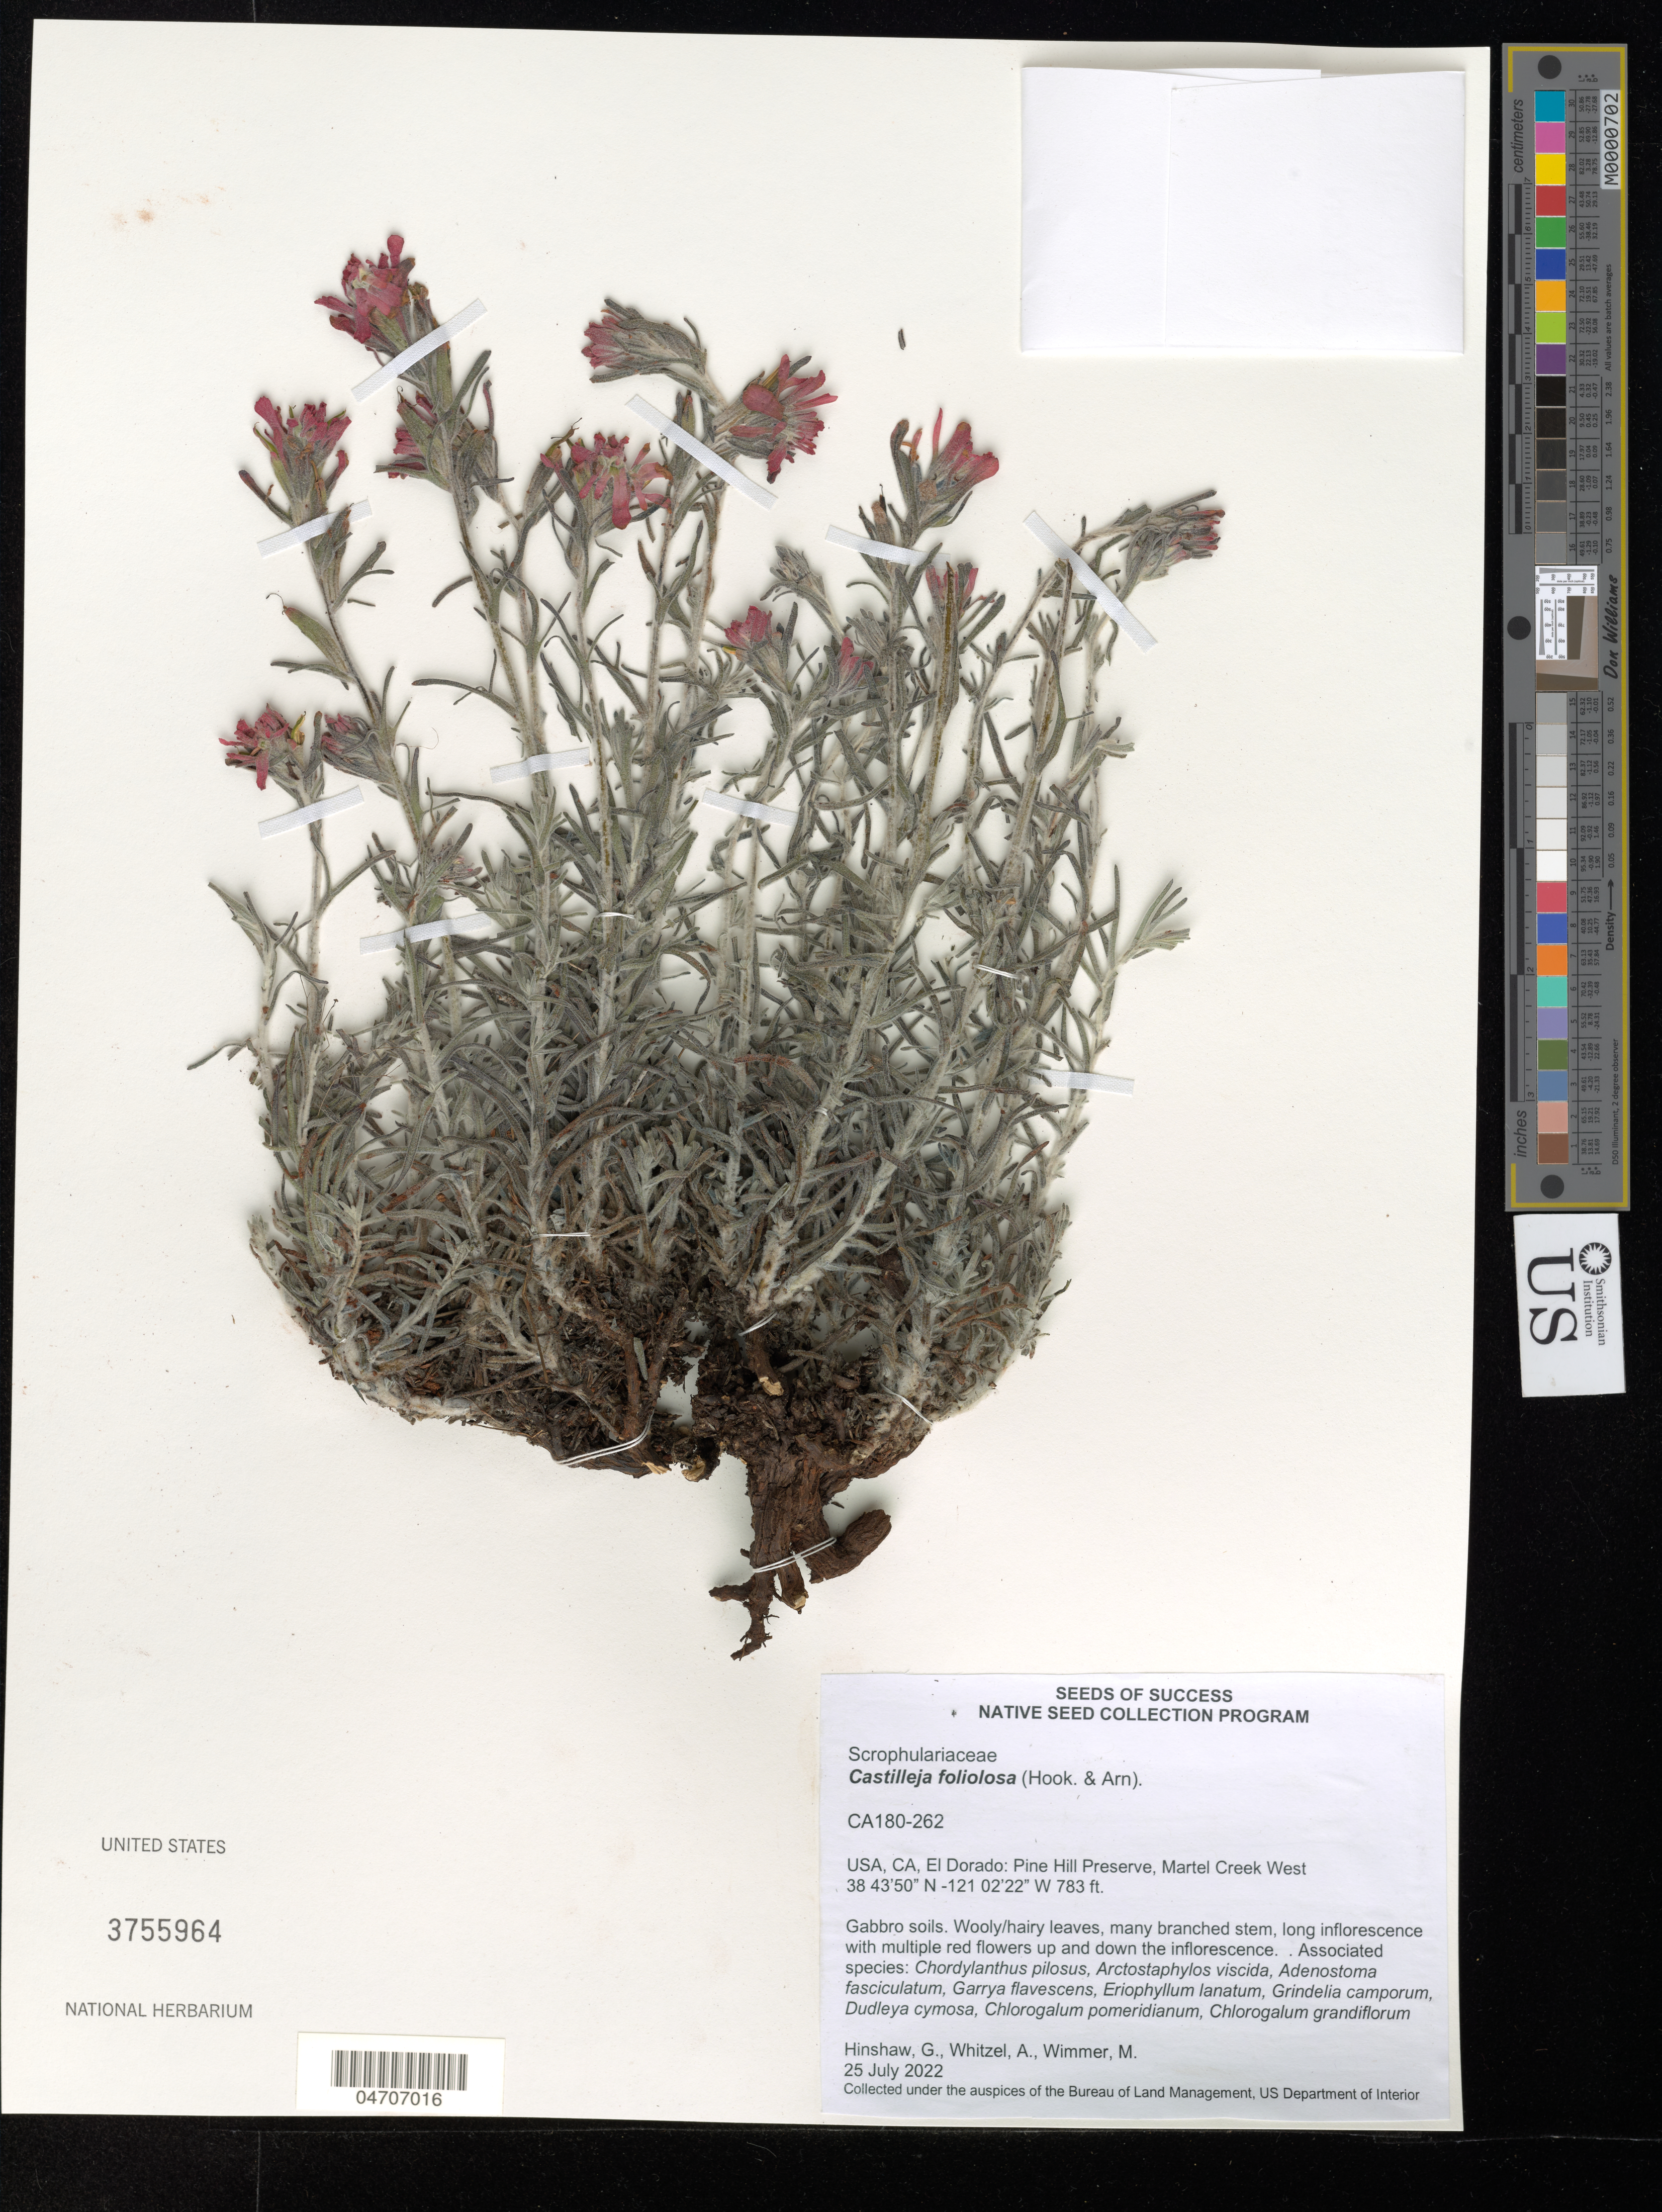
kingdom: Plantae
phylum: Tracheophyta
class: Magnoliopsida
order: Lamiales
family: Orobanchaceae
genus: Castilleja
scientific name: Castilleja foliolosa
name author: Hook. f.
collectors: G. Hinshaw, A. Whitzel & E. Guerra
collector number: CA180-262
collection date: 2022-07-25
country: United States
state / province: California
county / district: El Dorado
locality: El Dorado: Pine Hill Preserve, Martel Creek West.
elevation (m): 239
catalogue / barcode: US 3755964